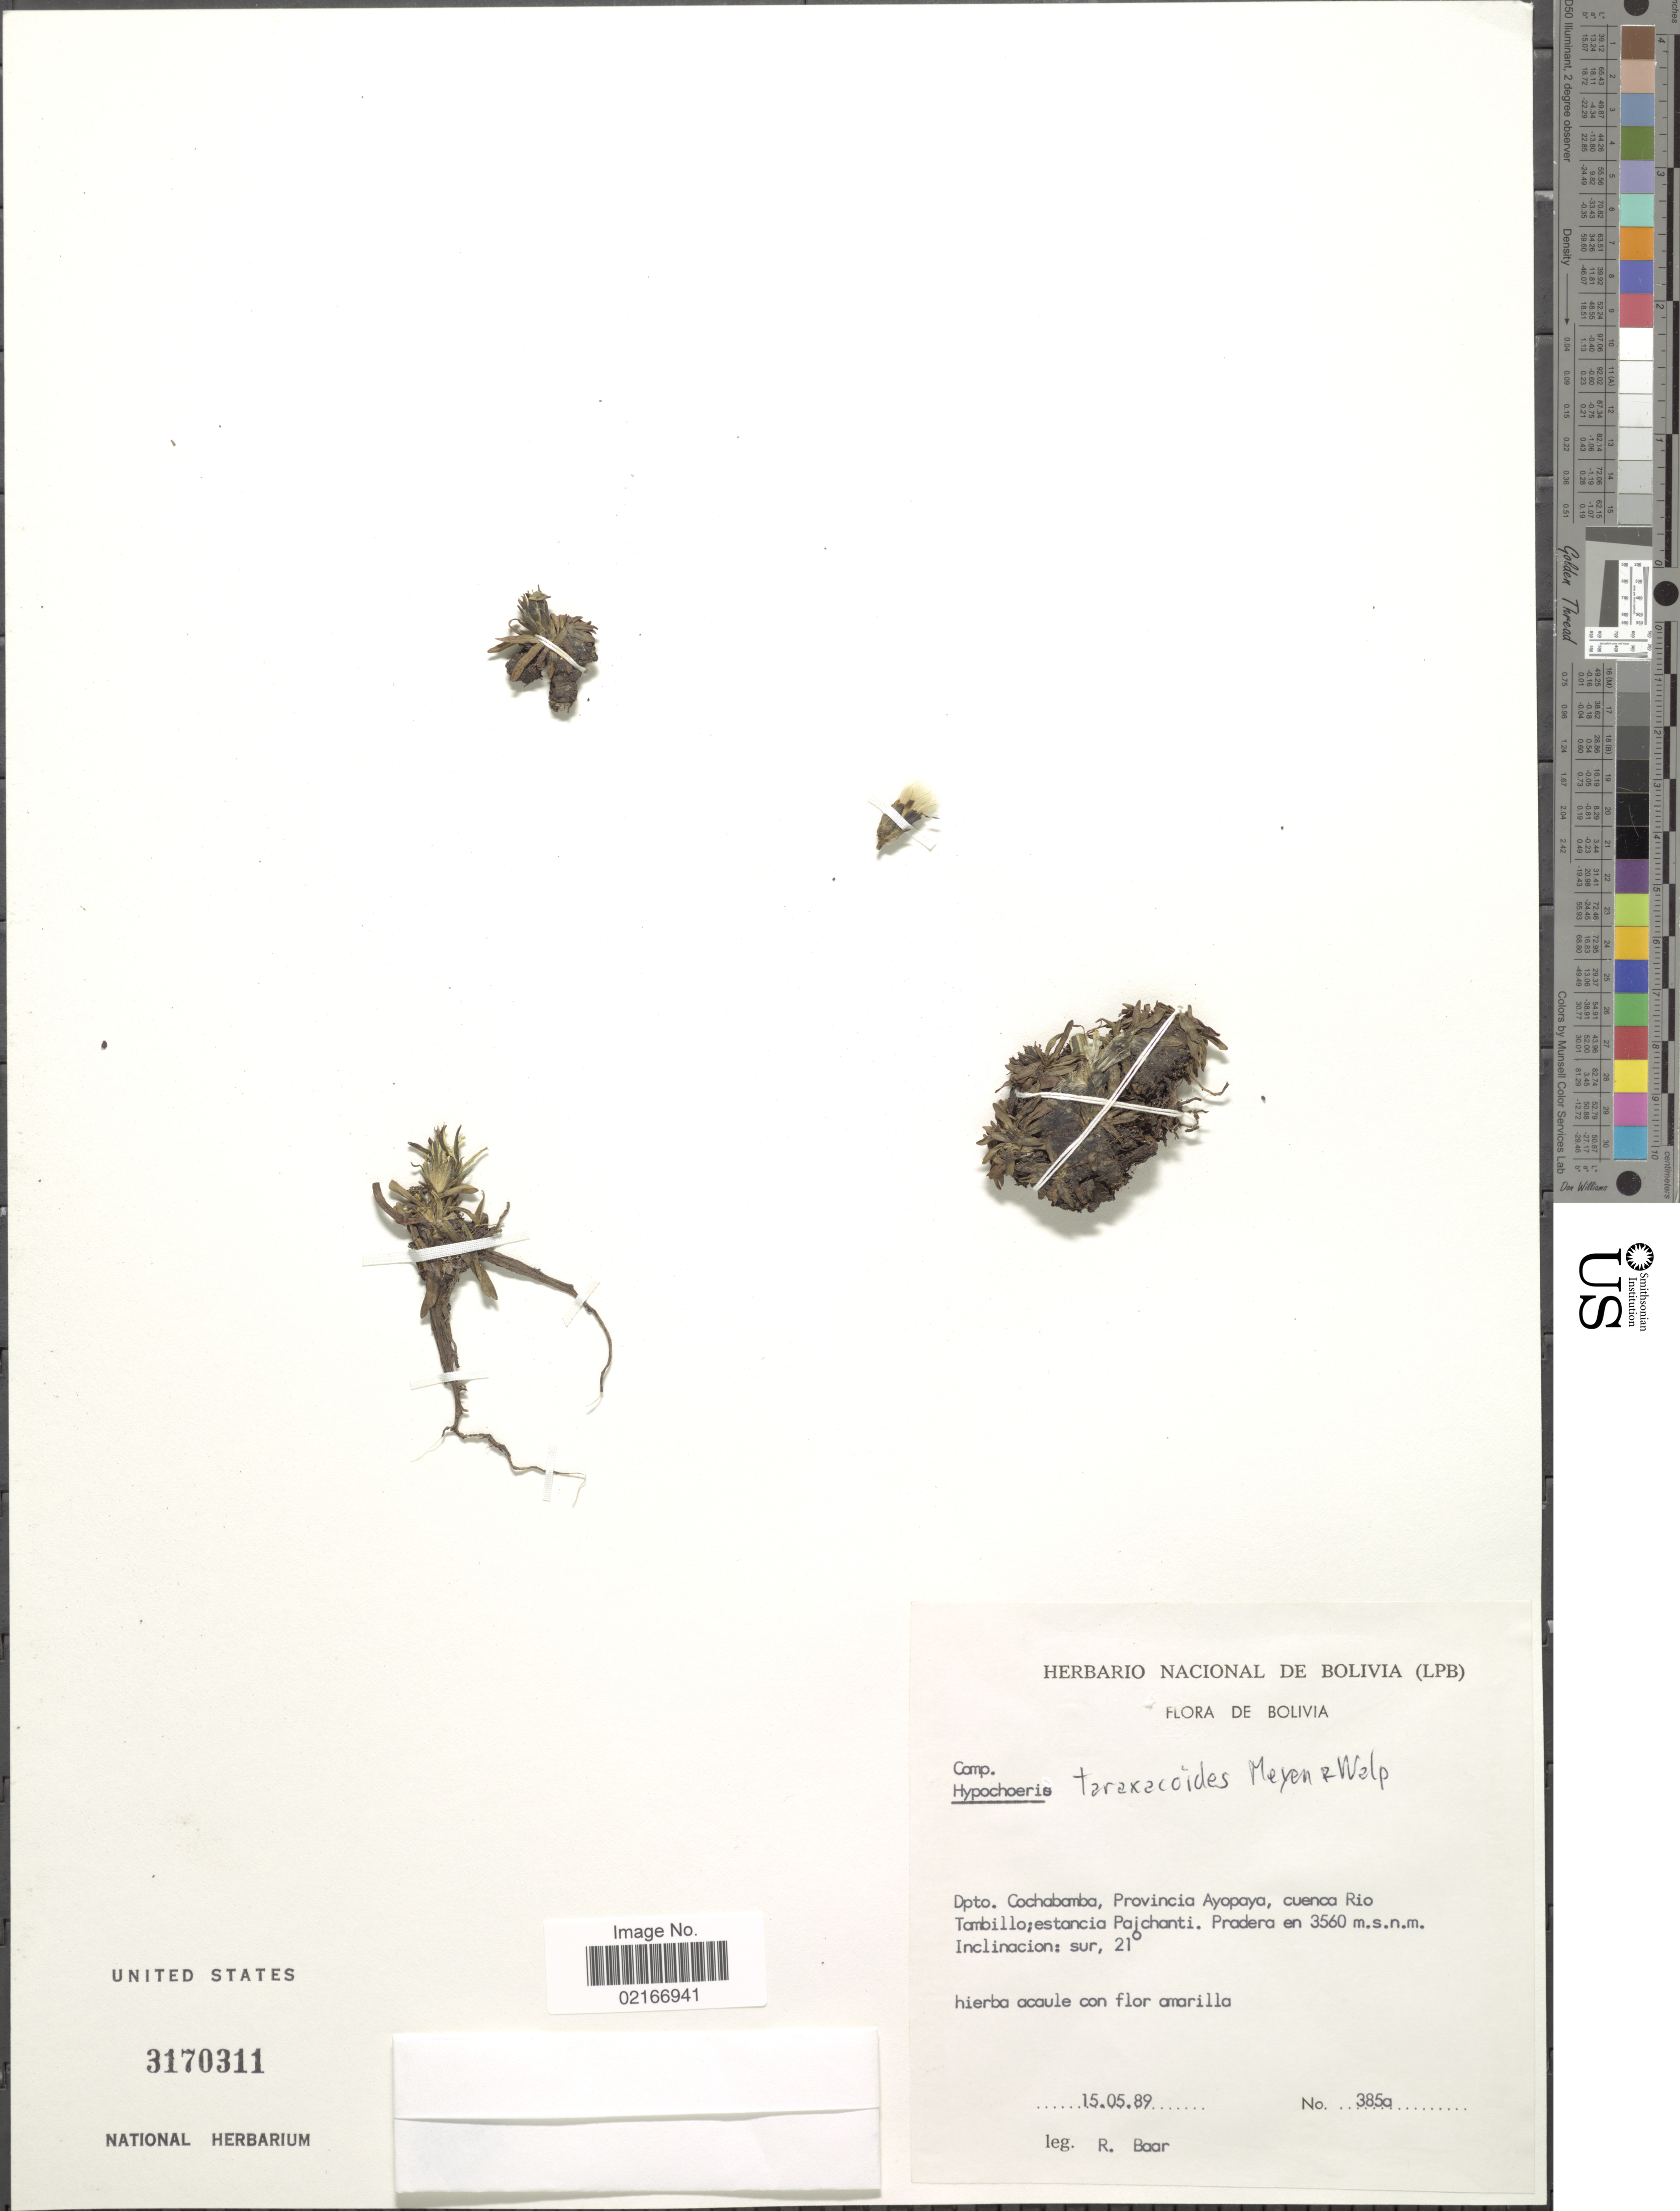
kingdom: Plantae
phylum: Tracheophyta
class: Magnoliopsida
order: Asterales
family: Asteraceae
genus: Hypochaeris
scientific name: Hypochaeris taraxacoides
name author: Ball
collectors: R. Baar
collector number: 385a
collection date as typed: Transcribed d/m/y: 15/5/89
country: Bolivia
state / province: Cochabamba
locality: Provincia Ayopaya, cuenca Rio Tambillo; estancia Pajchanti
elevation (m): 3560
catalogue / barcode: US 3170311